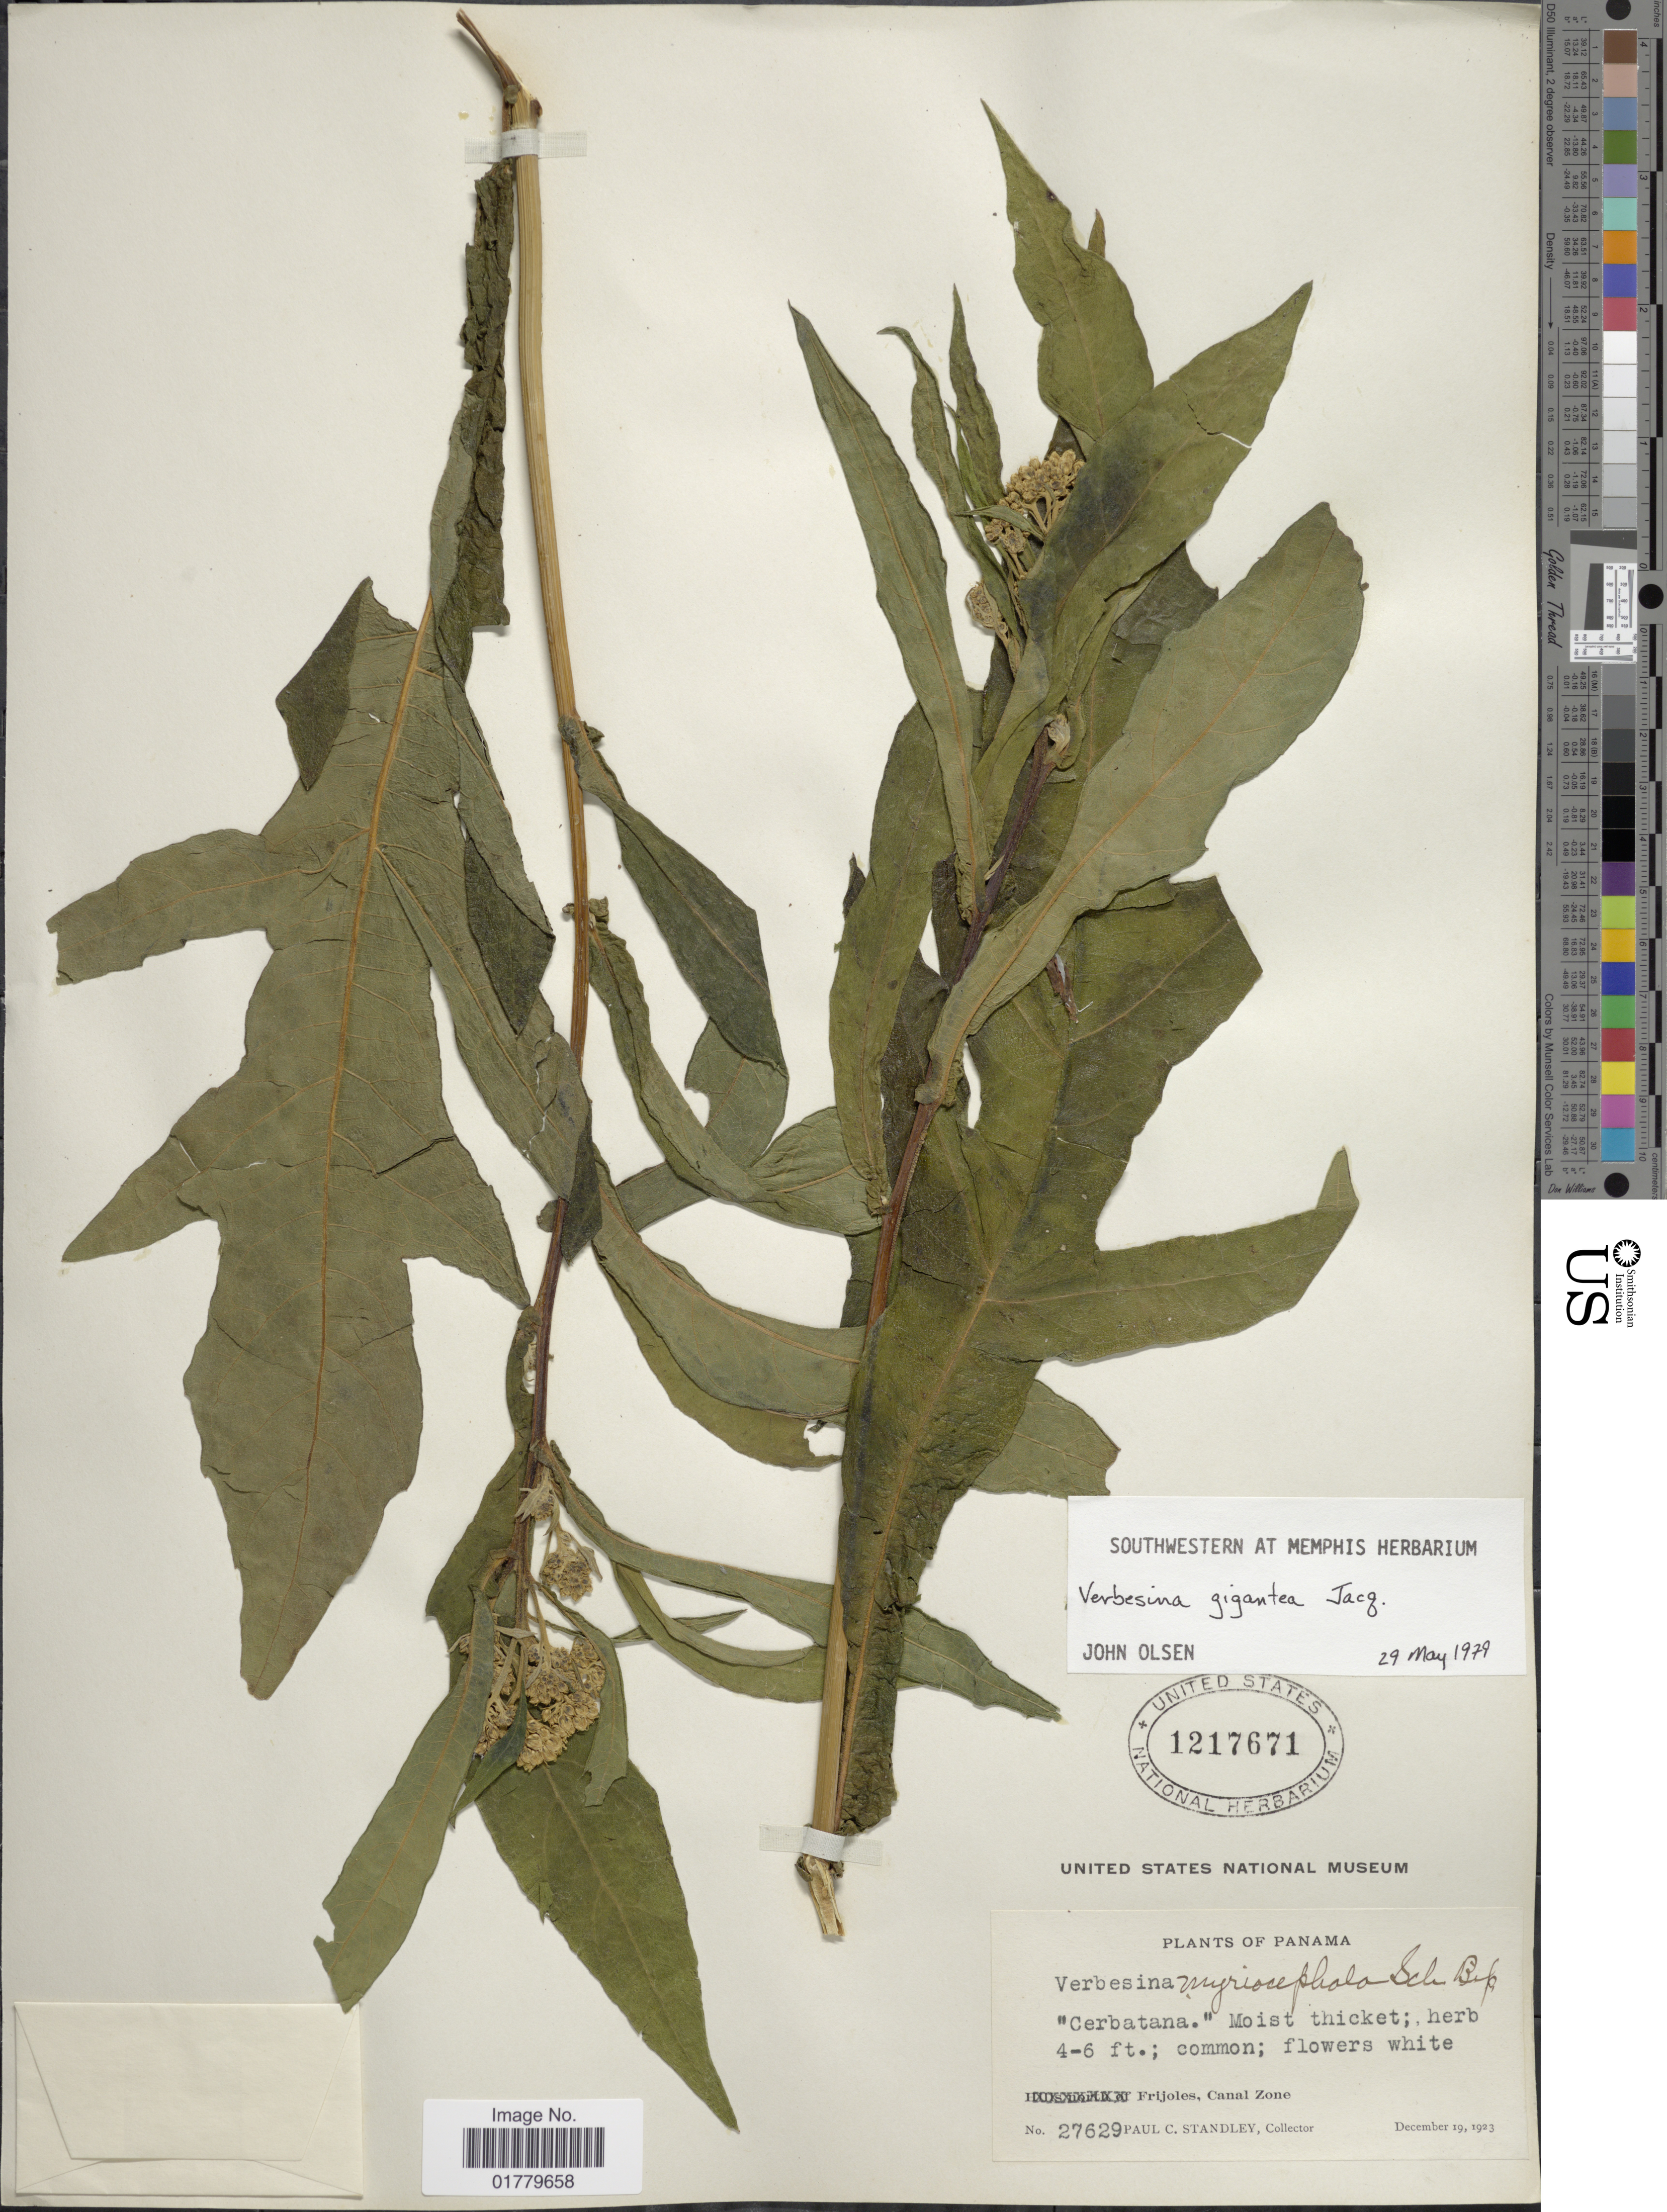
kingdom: Plantae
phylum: Tracheophyta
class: Magnoliopsida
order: Asterales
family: Asteraceae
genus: Verbesina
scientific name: Verbesina gigantea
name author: Jacq.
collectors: P. C. Standley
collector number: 27629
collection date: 1923-12-19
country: Panama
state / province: Colón / Panamá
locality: Frijoles, Canal Zone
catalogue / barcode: US 1217671